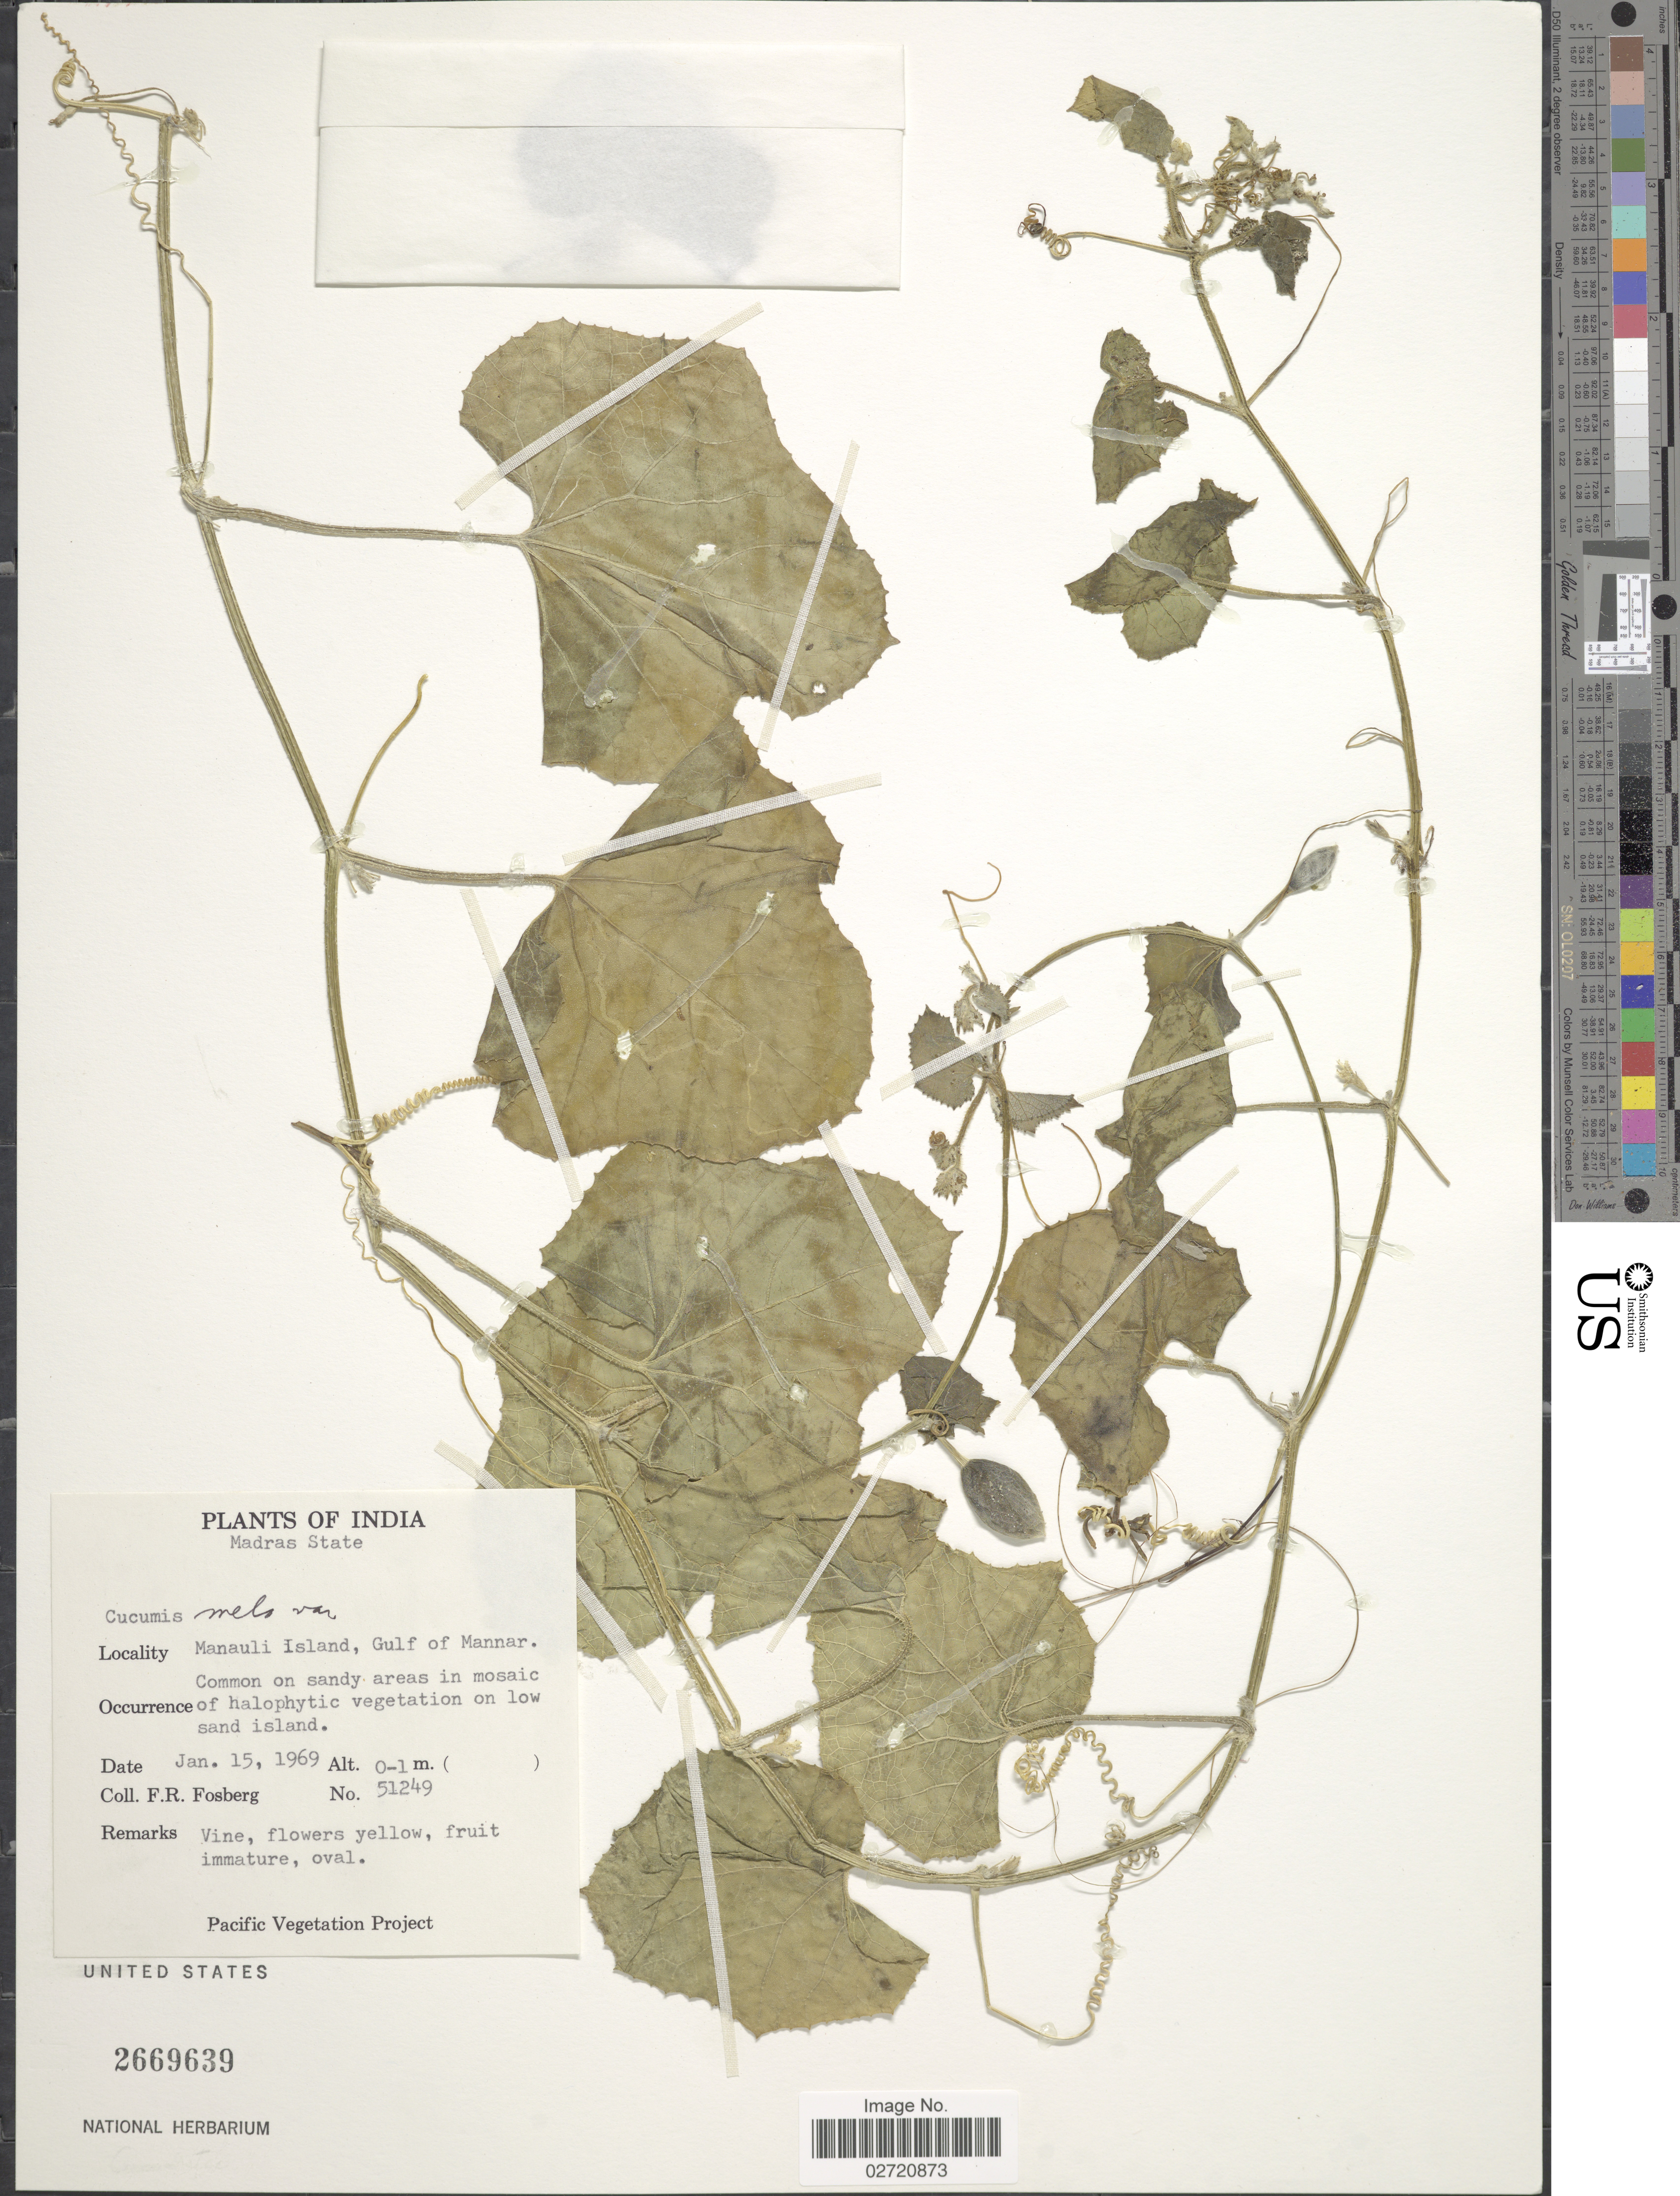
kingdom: Plantae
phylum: Tracheophyta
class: Magnoliopsida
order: Cucurbitales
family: Cucurbitaceae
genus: Cucumis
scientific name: Cucumis melo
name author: L.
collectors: F. R. Fosberg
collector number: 51249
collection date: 1969-01-15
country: India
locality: Madras State. Manauli Island, Gulf of Mannar.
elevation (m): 0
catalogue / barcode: US 2669639